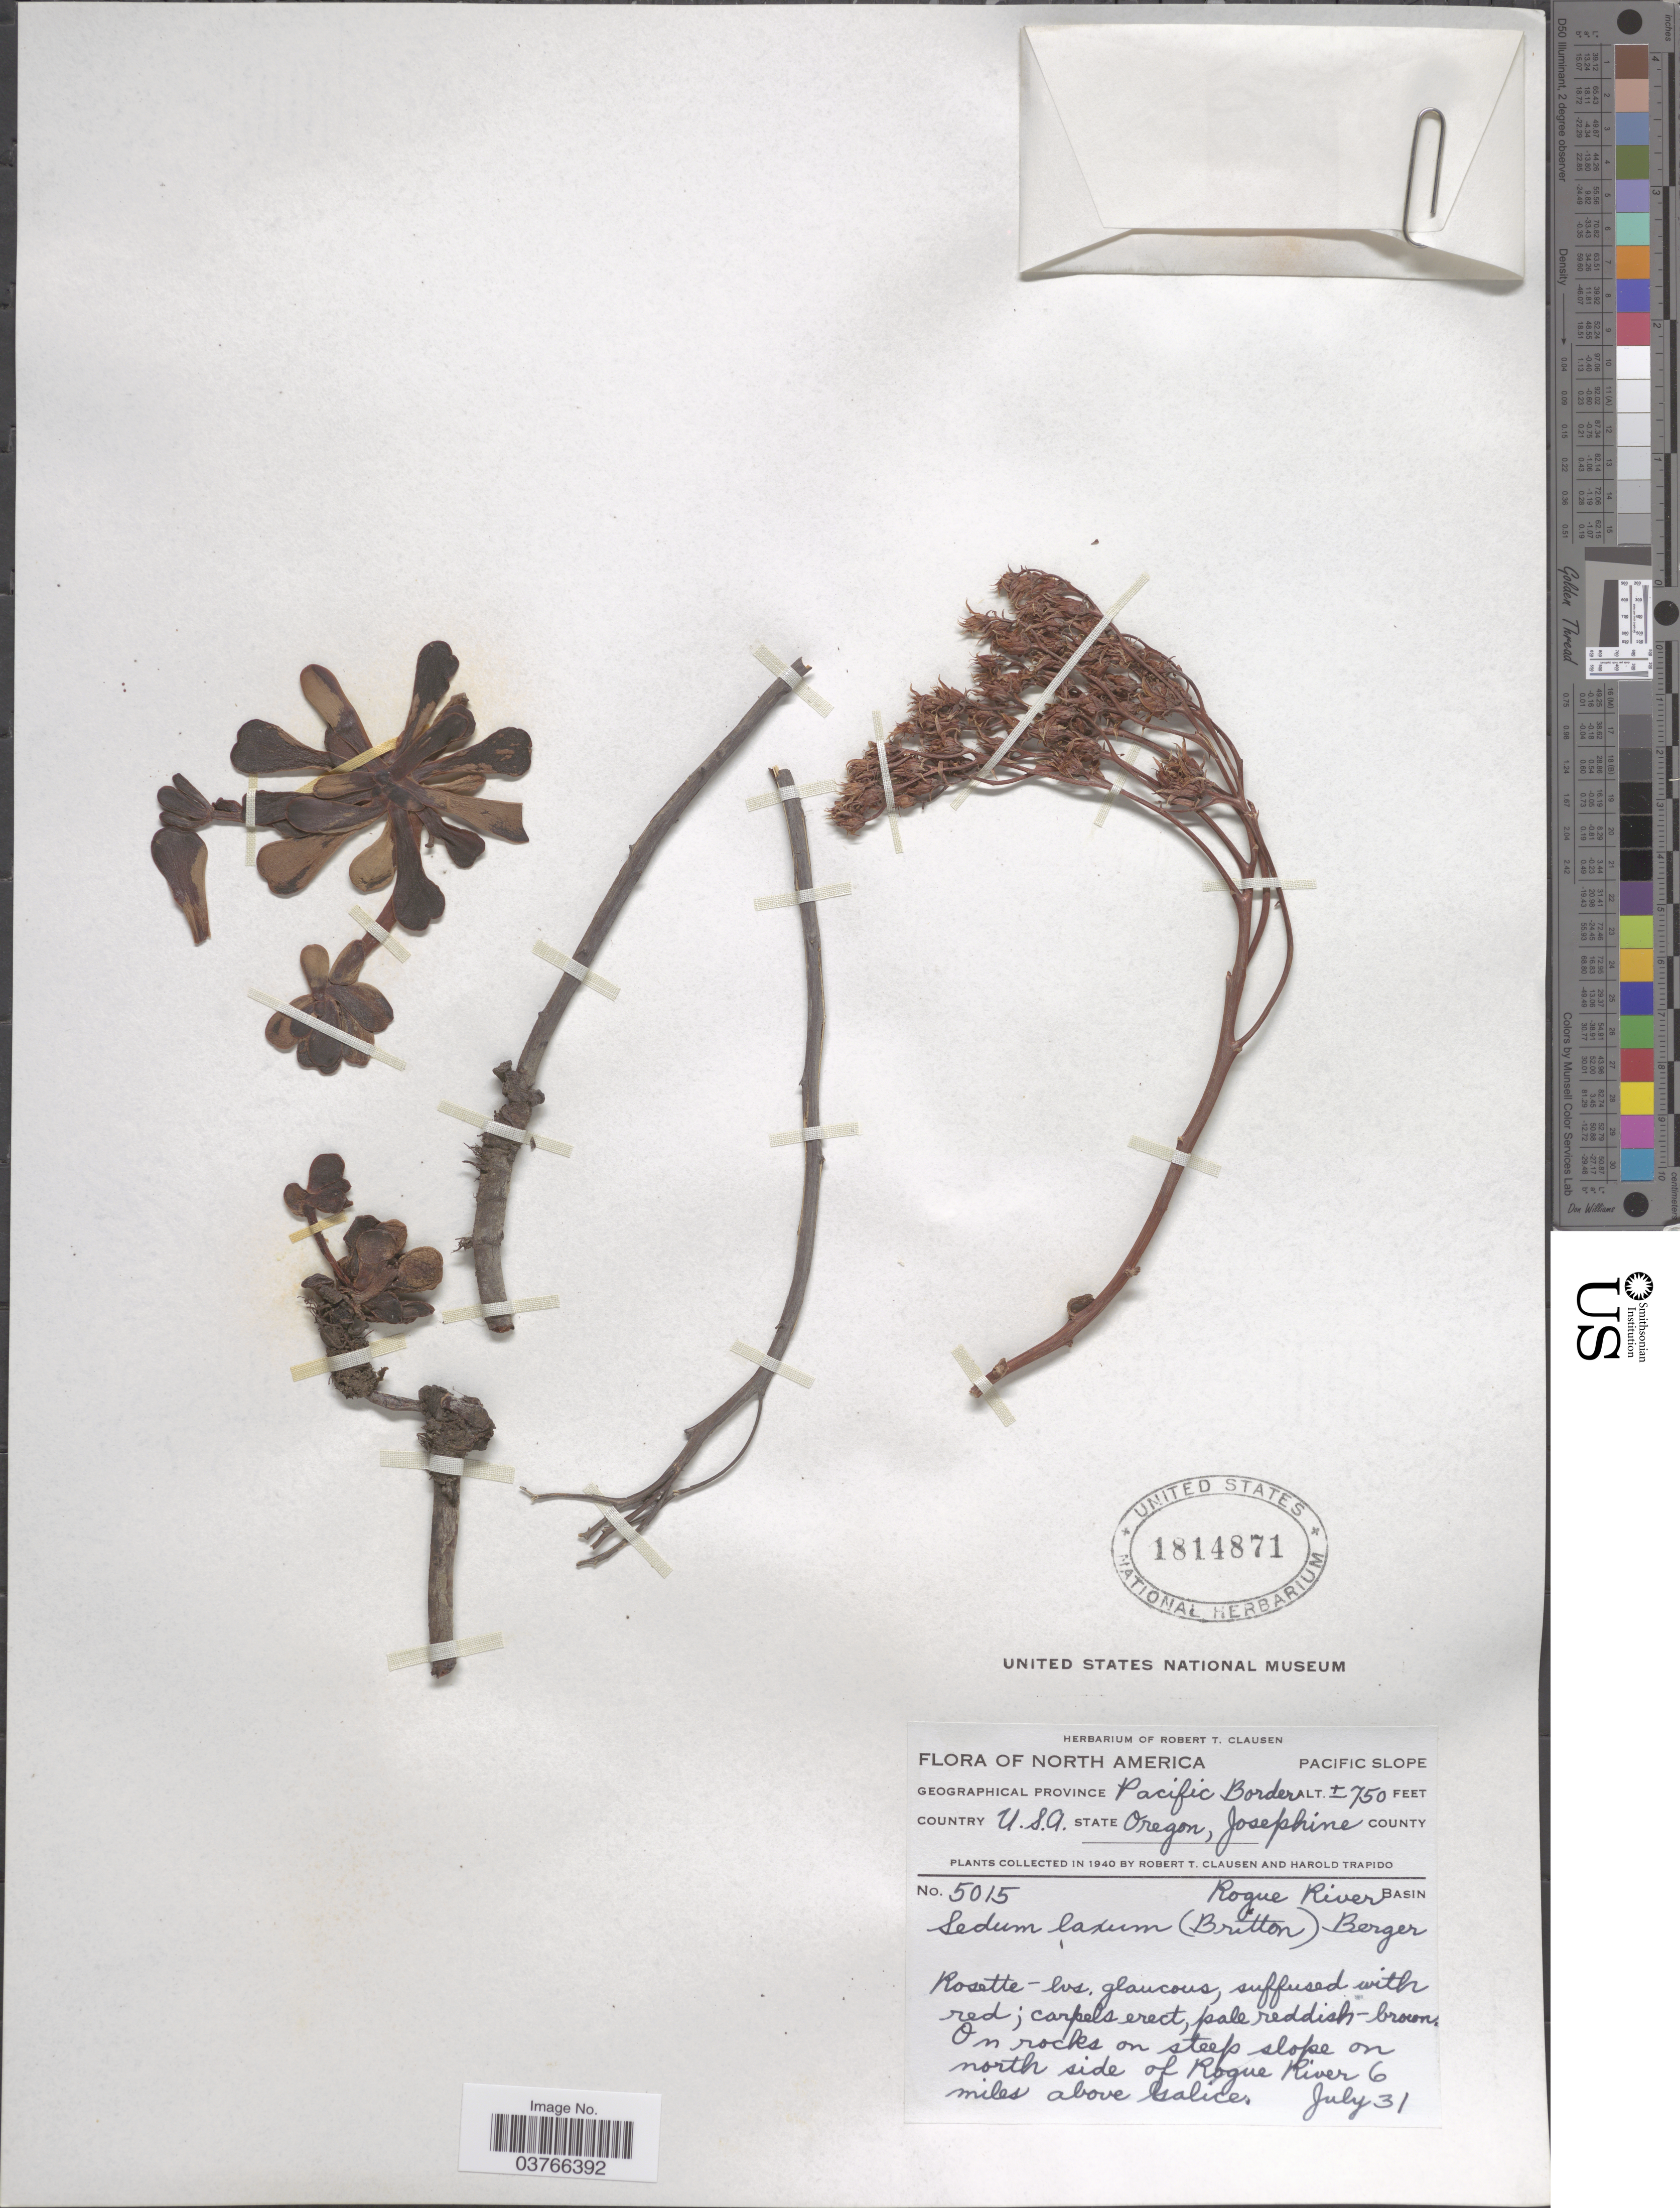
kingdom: Plantae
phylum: Tracheophyta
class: Magnoliopsida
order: Saxifragales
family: Crassulaceae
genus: Sedum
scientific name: Sedum laxum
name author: (Britton) A. Berger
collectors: R. T. Clausen & H. Trapido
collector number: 5015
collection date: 1940-07-31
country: United States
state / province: Oregon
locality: Pacific slope. Geographical Province Pacific Border. Josephine County. Rogue River Basin. On north side of Rogue River 6 miles above Galice.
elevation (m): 229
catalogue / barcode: US 1814871